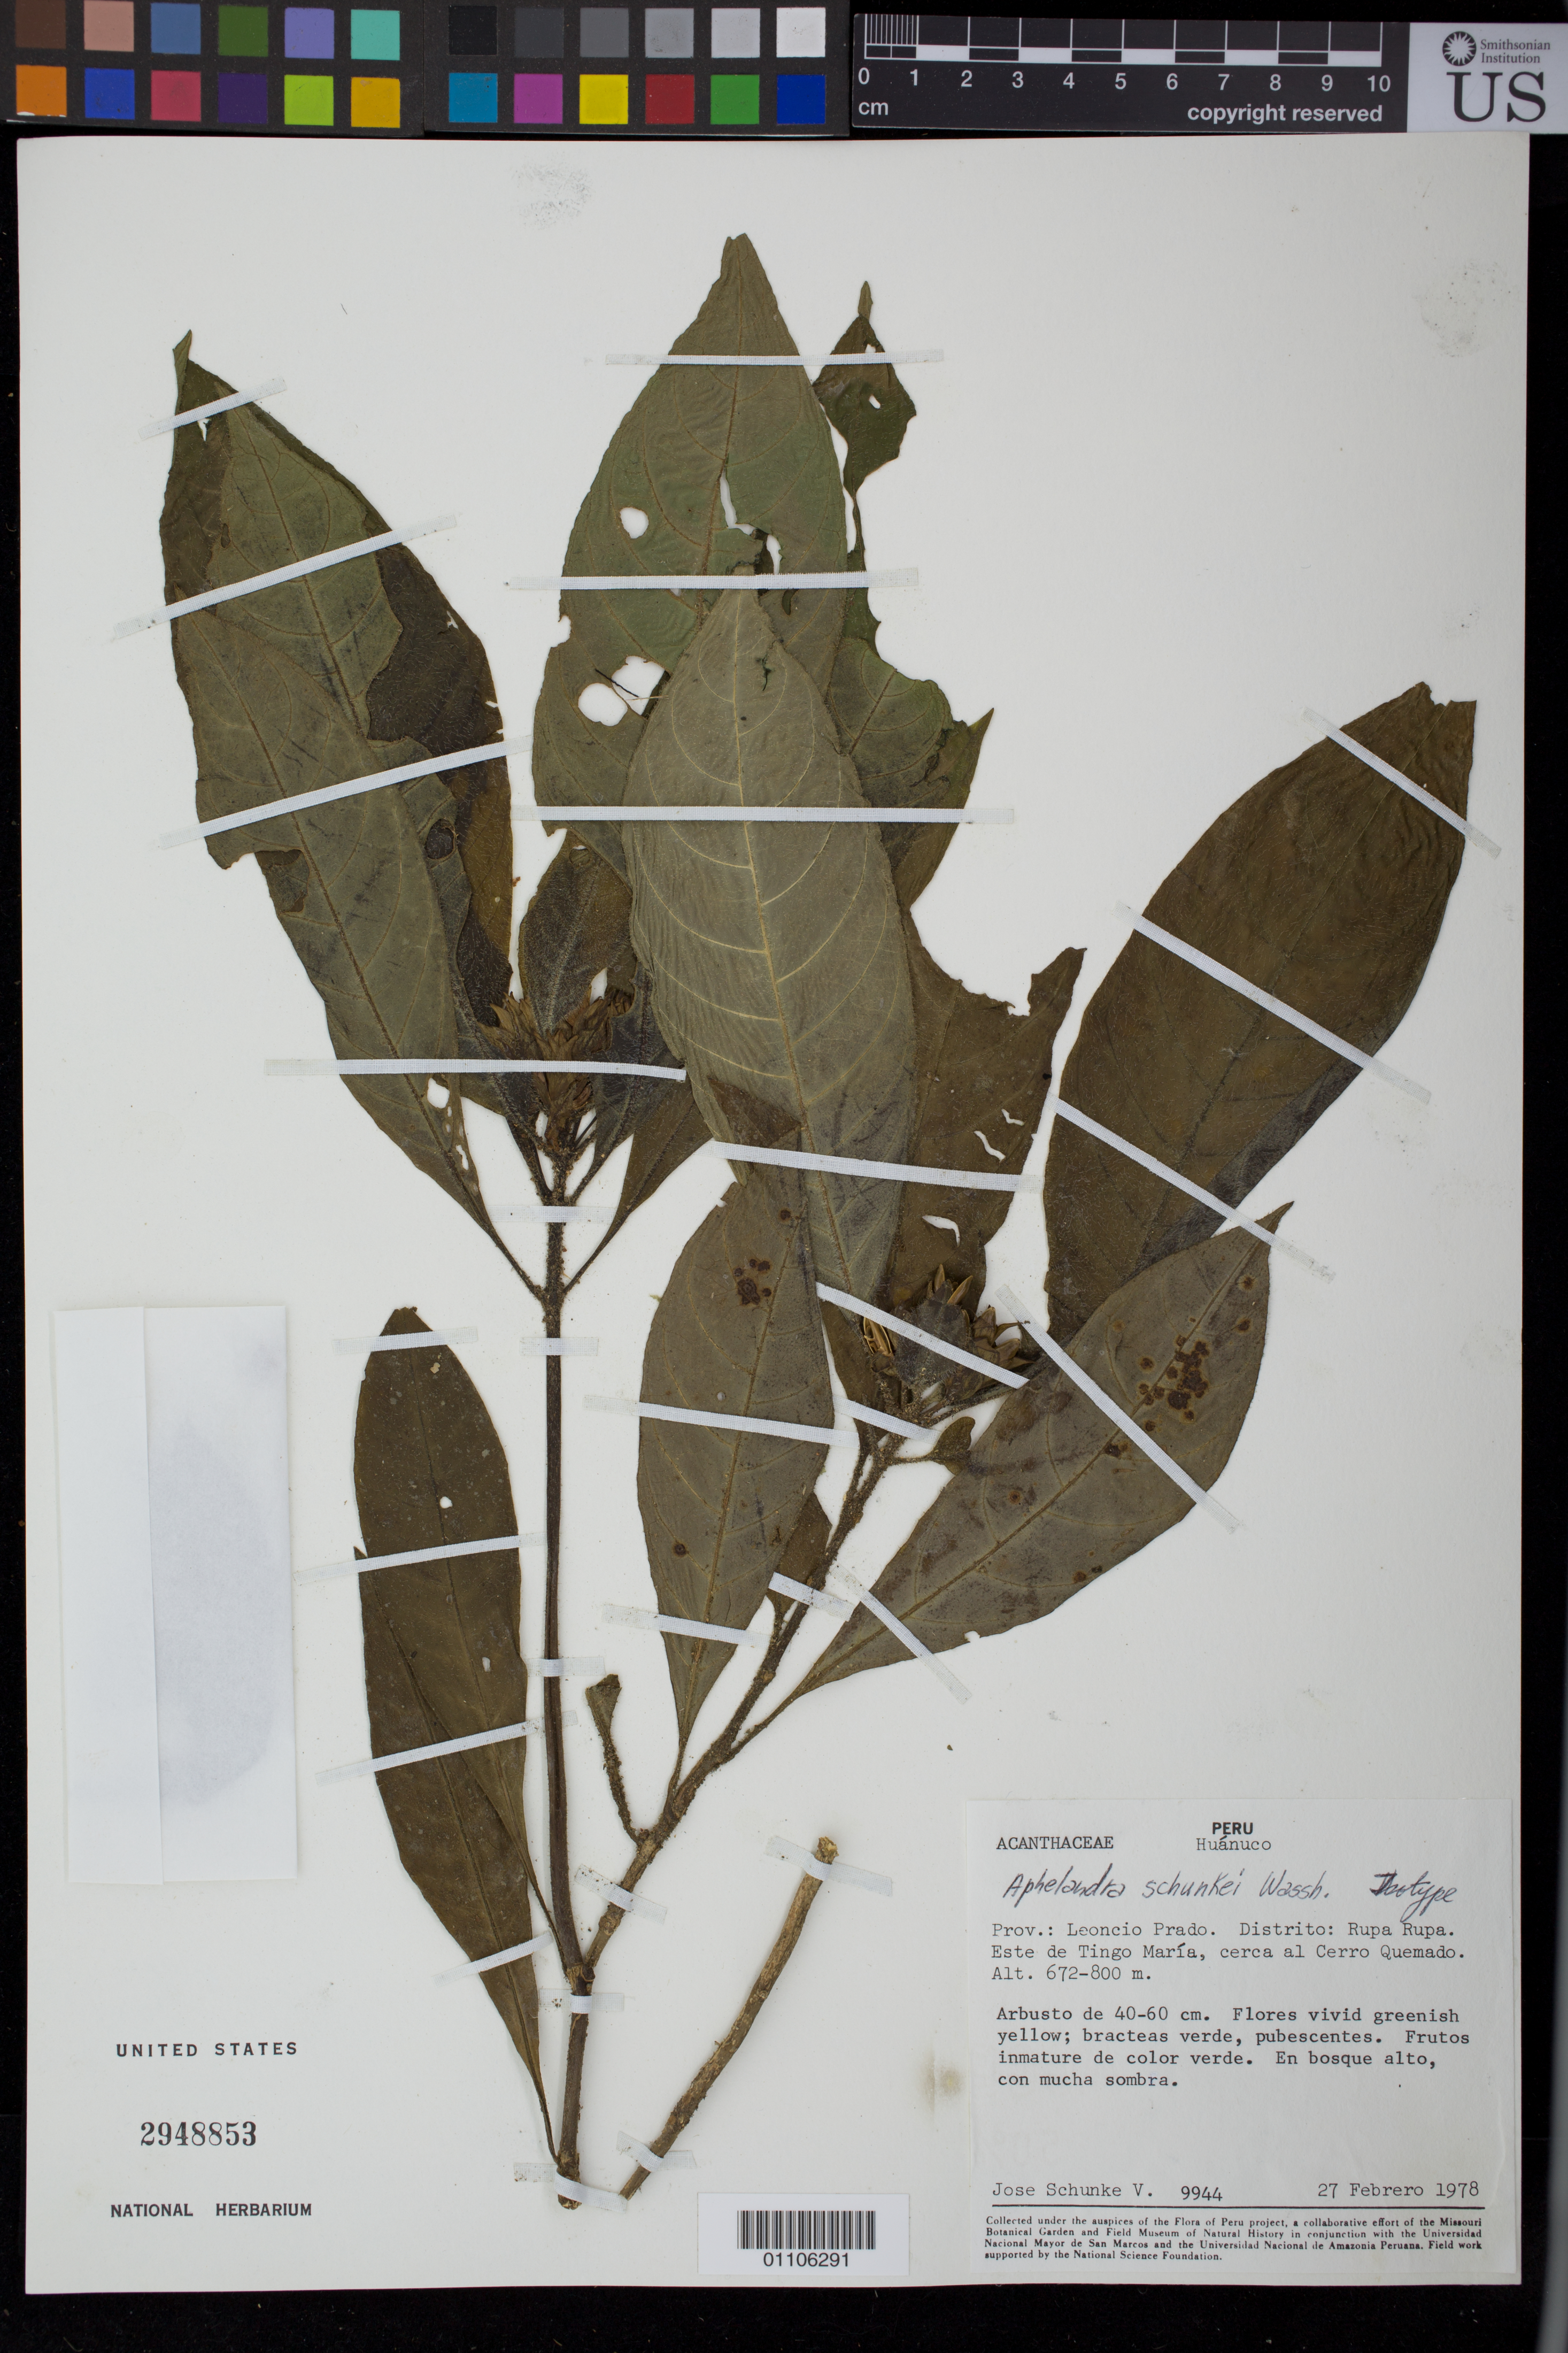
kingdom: Plantae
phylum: Tracheophyta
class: Magnoliopsida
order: Lamiales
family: Acanthaceae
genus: Aphelandra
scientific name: Aphelandra schunkei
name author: Wassh.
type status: Isotype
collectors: J. Schunke Vigo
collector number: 9944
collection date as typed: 27 Feb 1978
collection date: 1978-02-27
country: Peru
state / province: Huánuco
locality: Prov. Leoncio Prado, Distrito Rupa Rupa. Este de Tingo María, cerca al Cerro Quemado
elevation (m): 672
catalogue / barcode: US 2948853